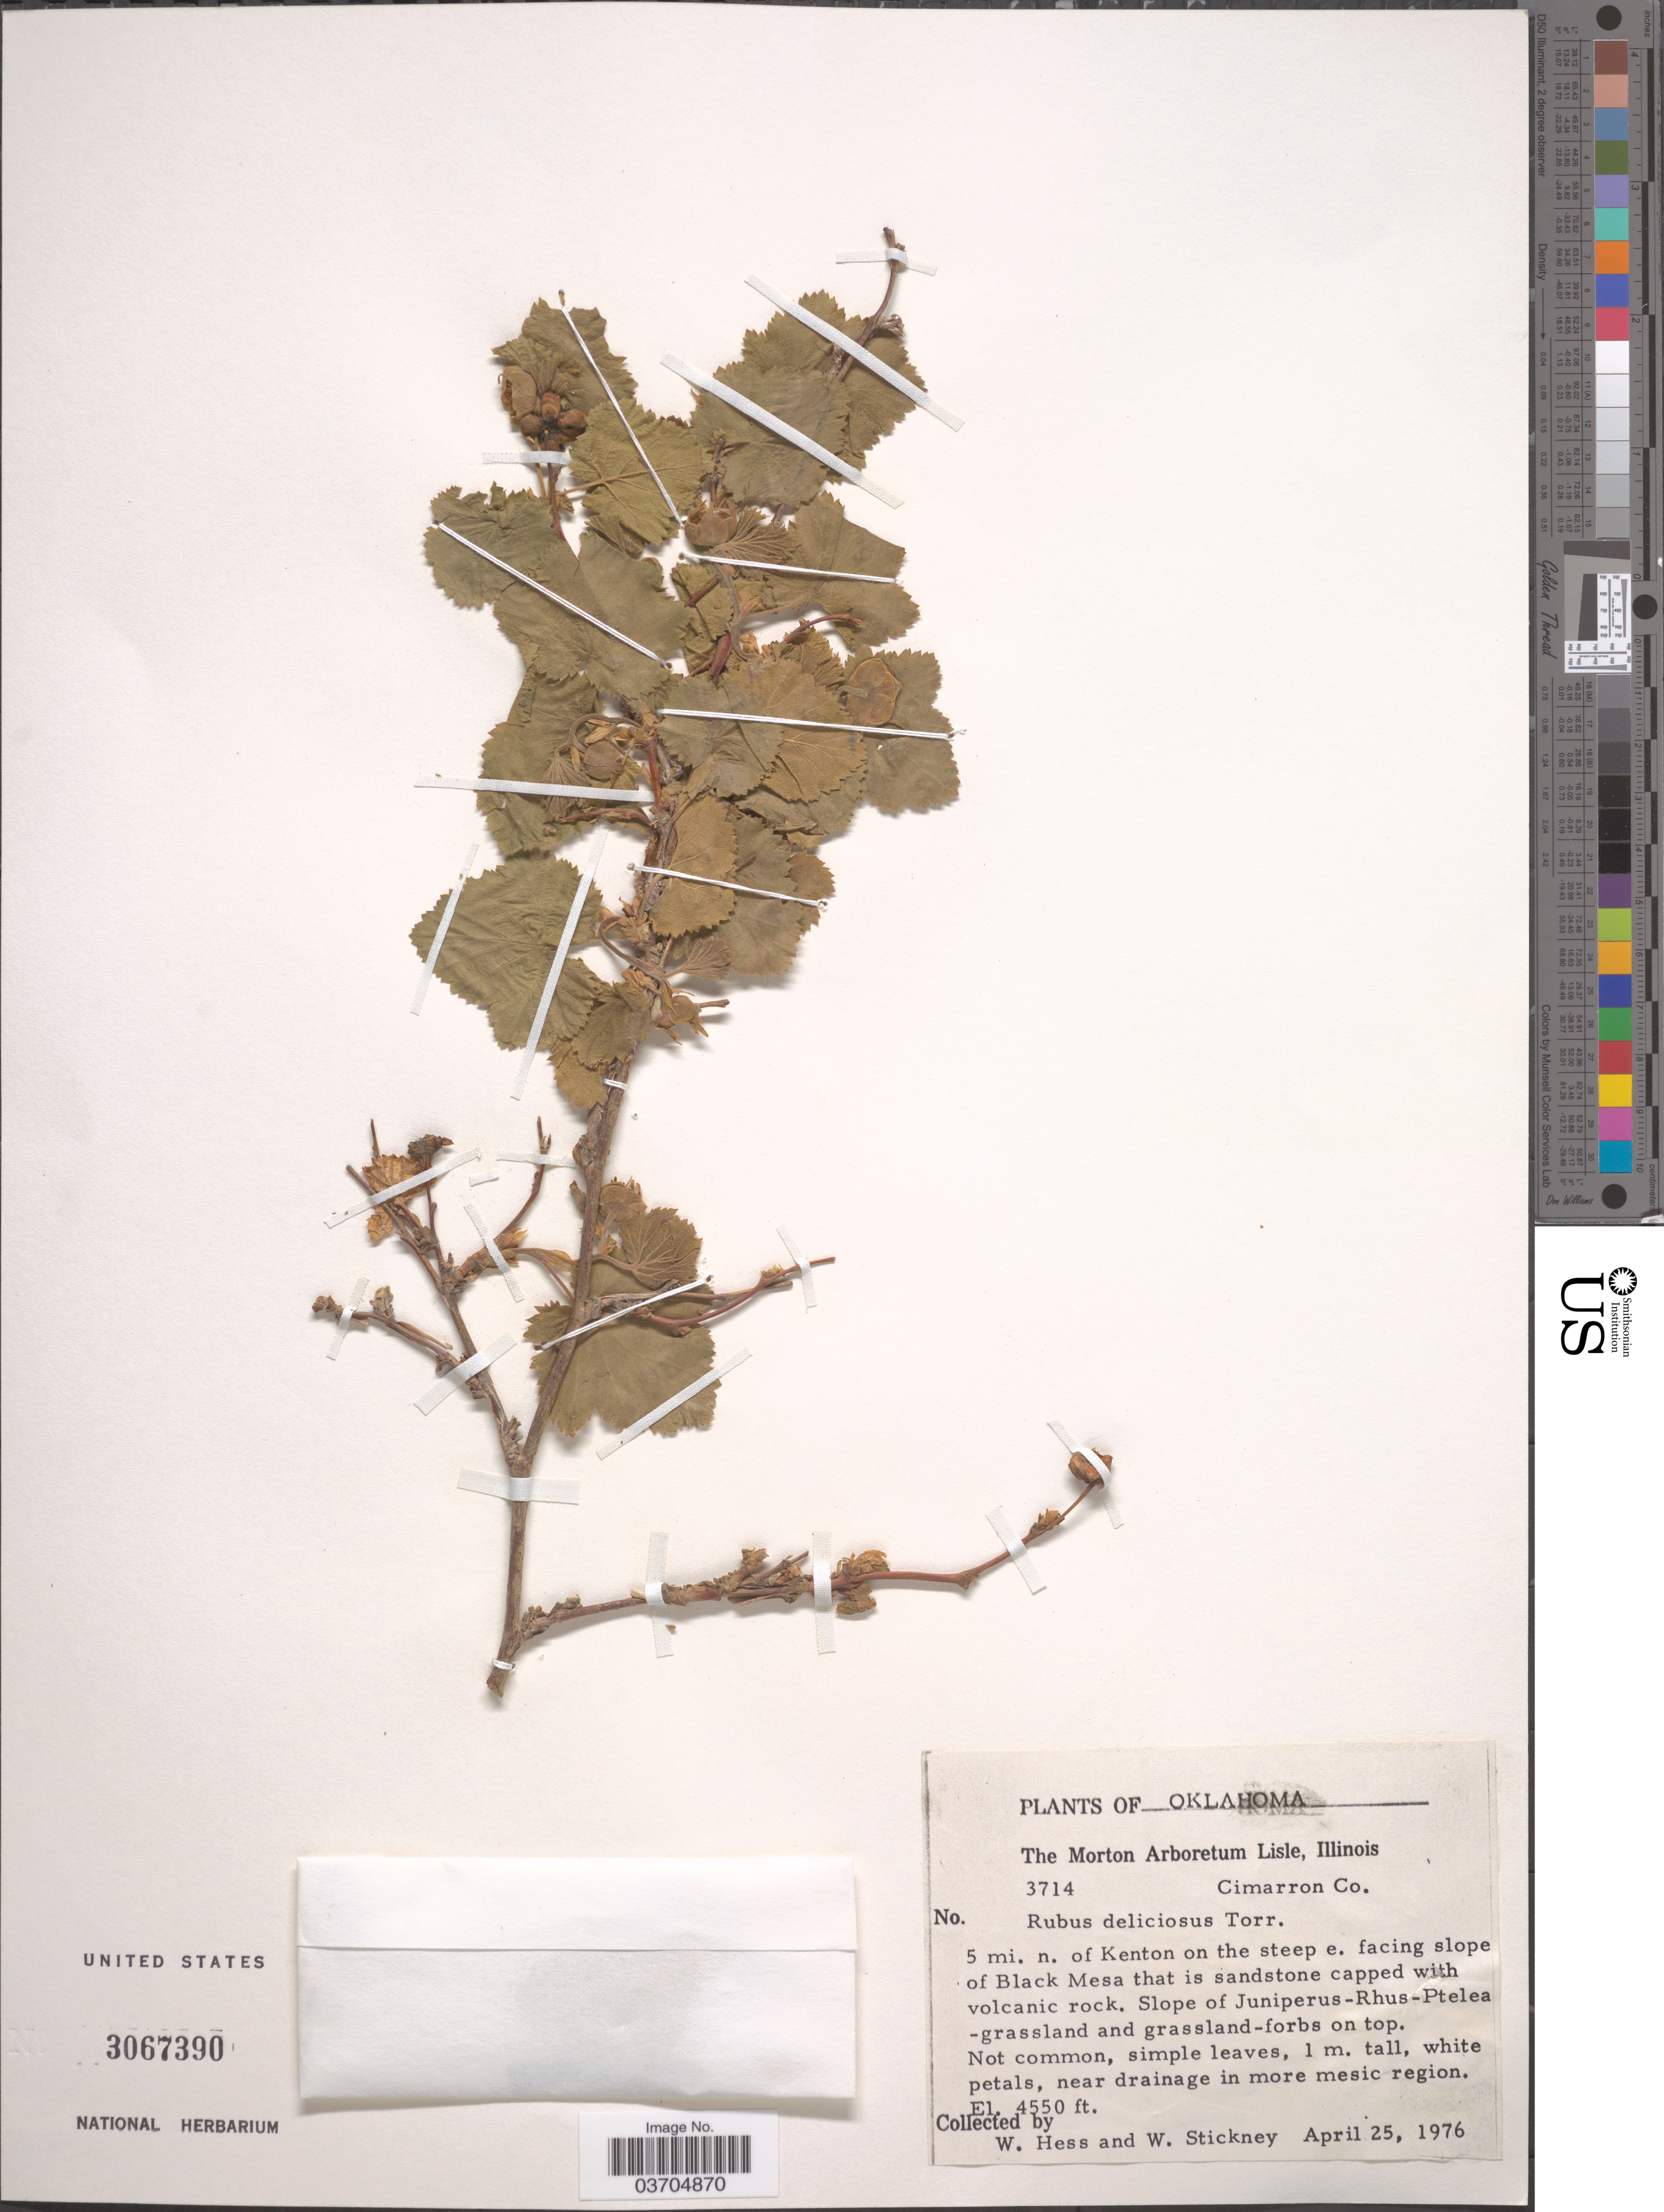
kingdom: Plantae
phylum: Tracheophyta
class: Magnoliopsida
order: Rosales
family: Rosaceae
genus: Rubus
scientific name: Rubus deliciosus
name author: Torr.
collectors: W. Hess & W. Stickney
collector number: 3714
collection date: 1976-04-25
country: United States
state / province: Oklahoma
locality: Cimarron Co. 5 mi. n. of Kenton on the steep e. facing slope of Black Mesa that is sandstone capped with volcaninc rock.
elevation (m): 1387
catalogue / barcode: US 3067390